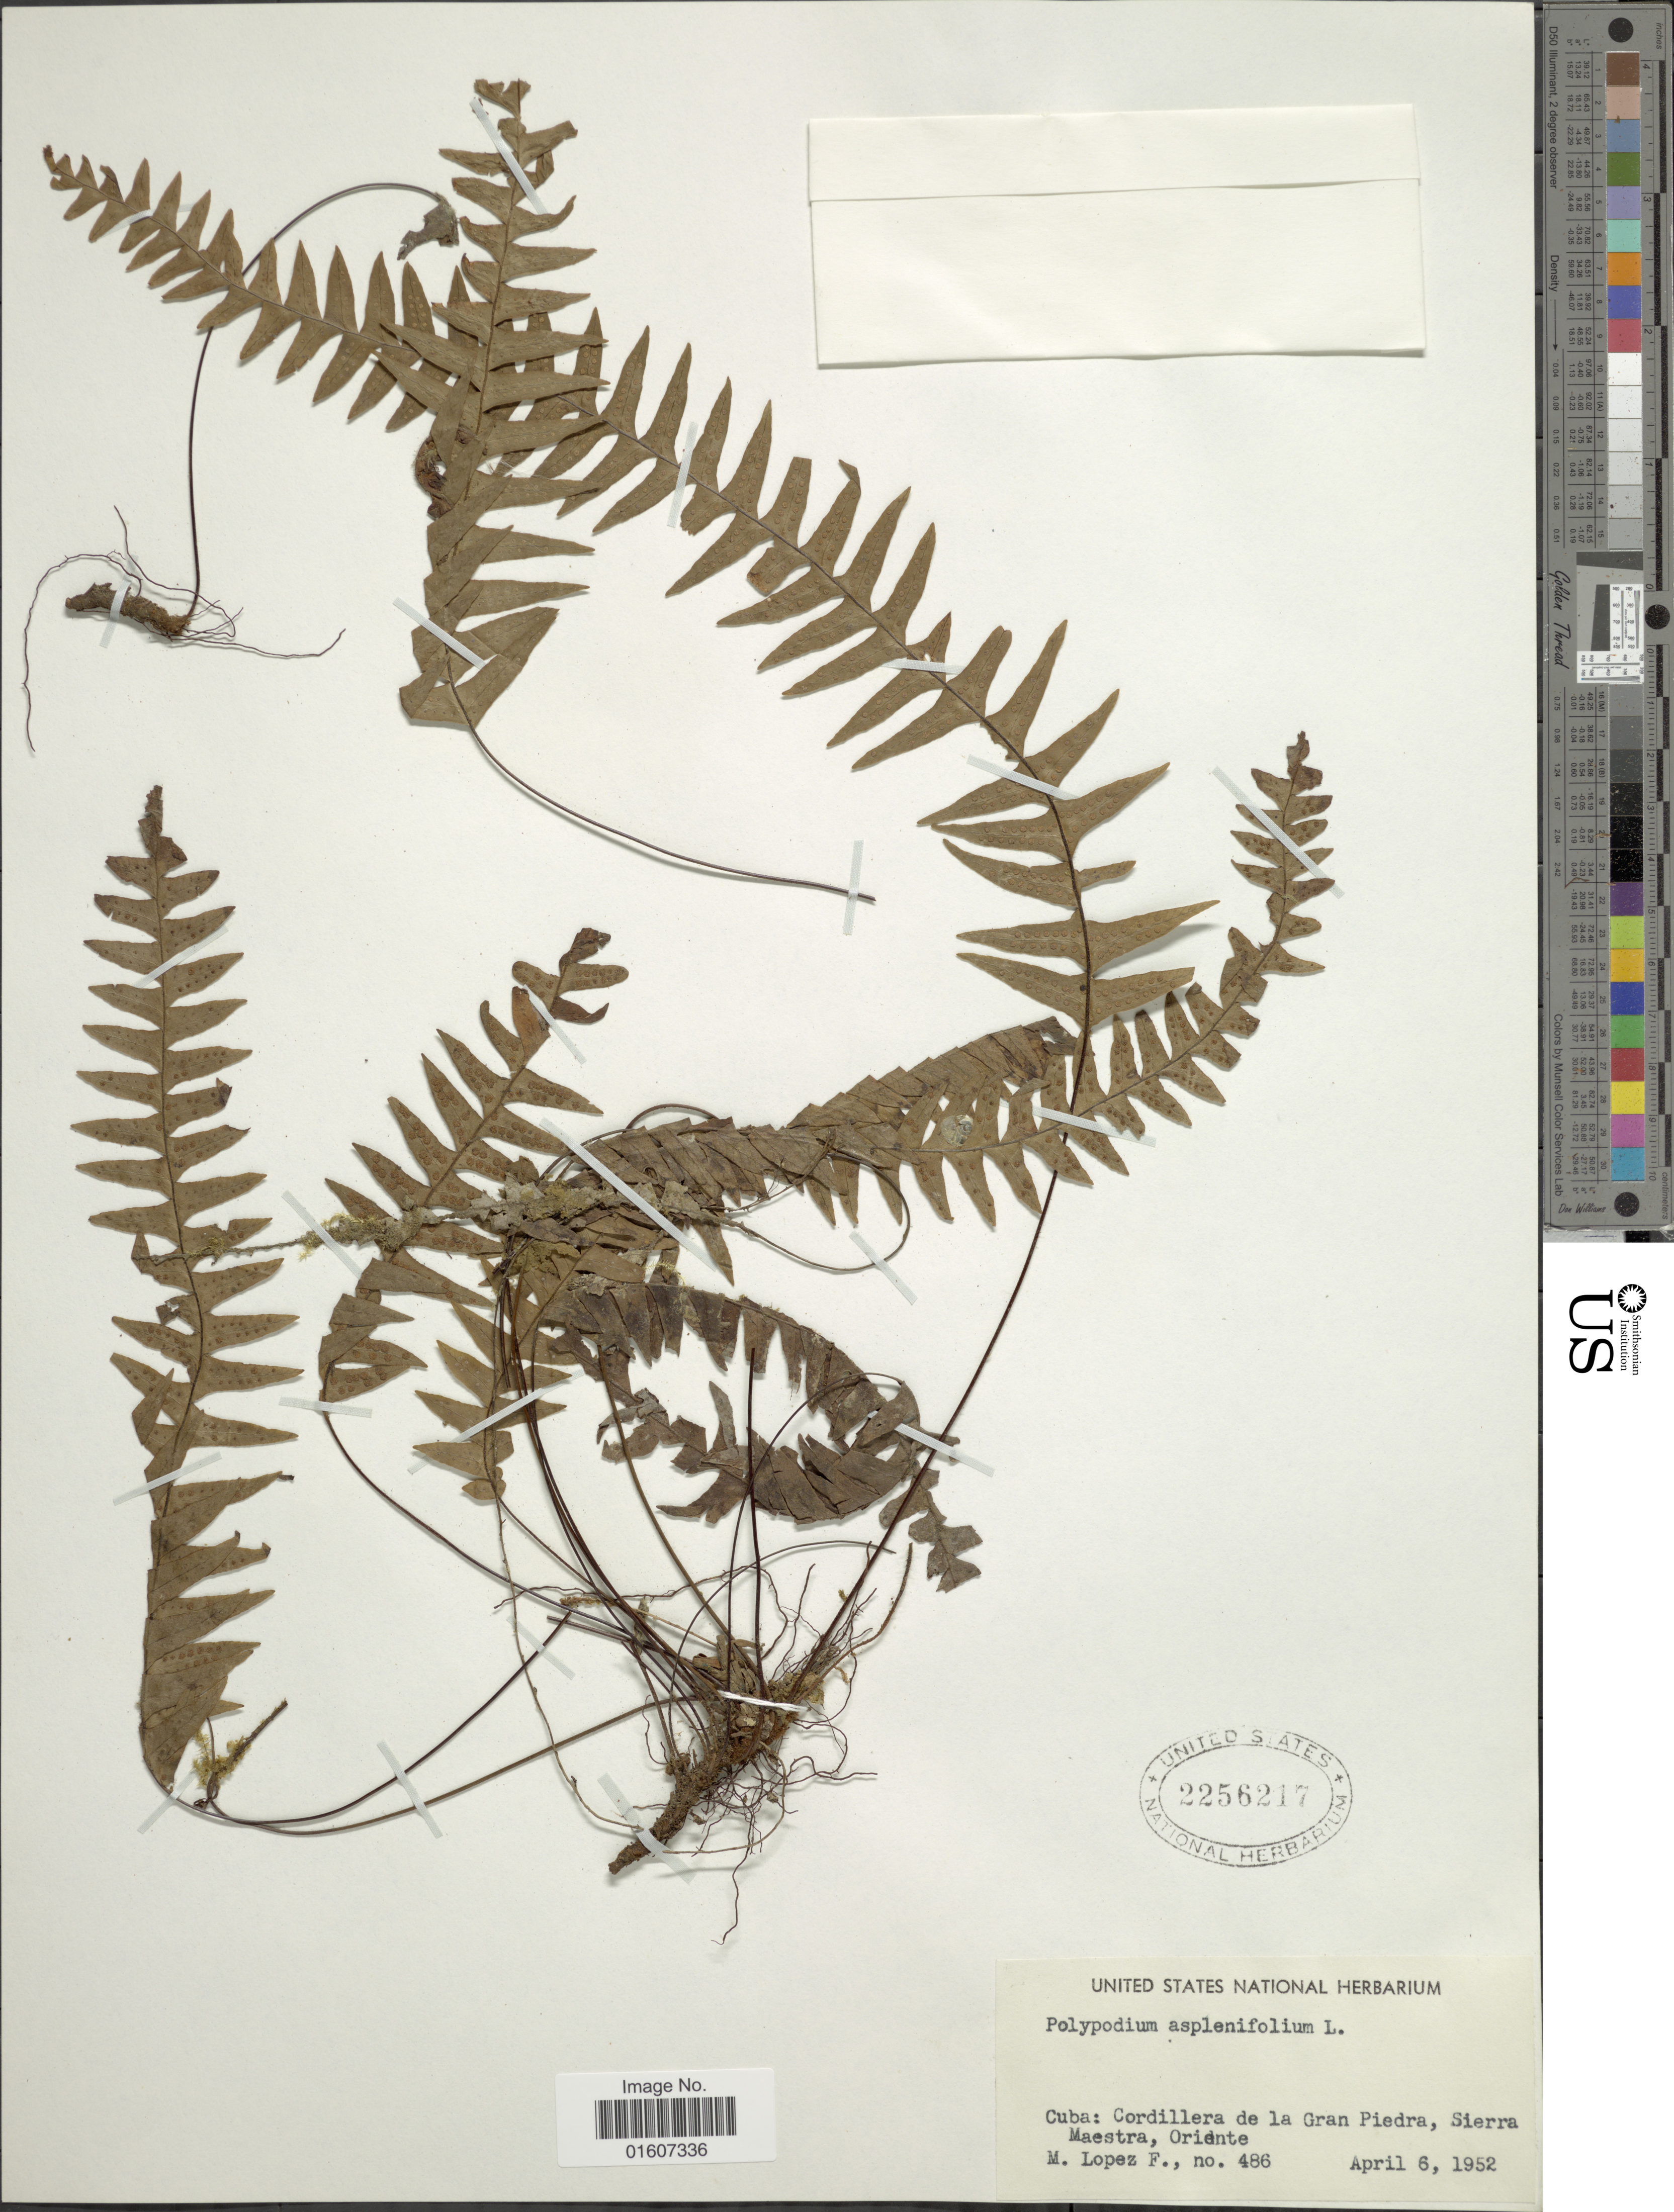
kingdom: Plantae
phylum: Tracheophyta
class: Polypodiopsida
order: Polypodiales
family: Polypodiaceae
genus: Terpsichore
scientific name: Terpsichore asplenifolia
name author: (L.) A.R. Sm.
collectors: M. López Figueiras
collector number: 486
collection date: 1952-04-06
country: Cuba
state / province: Oriente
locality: Cordillera de la Gran Piedra, Sierra Maestra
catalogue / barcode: US 2256217